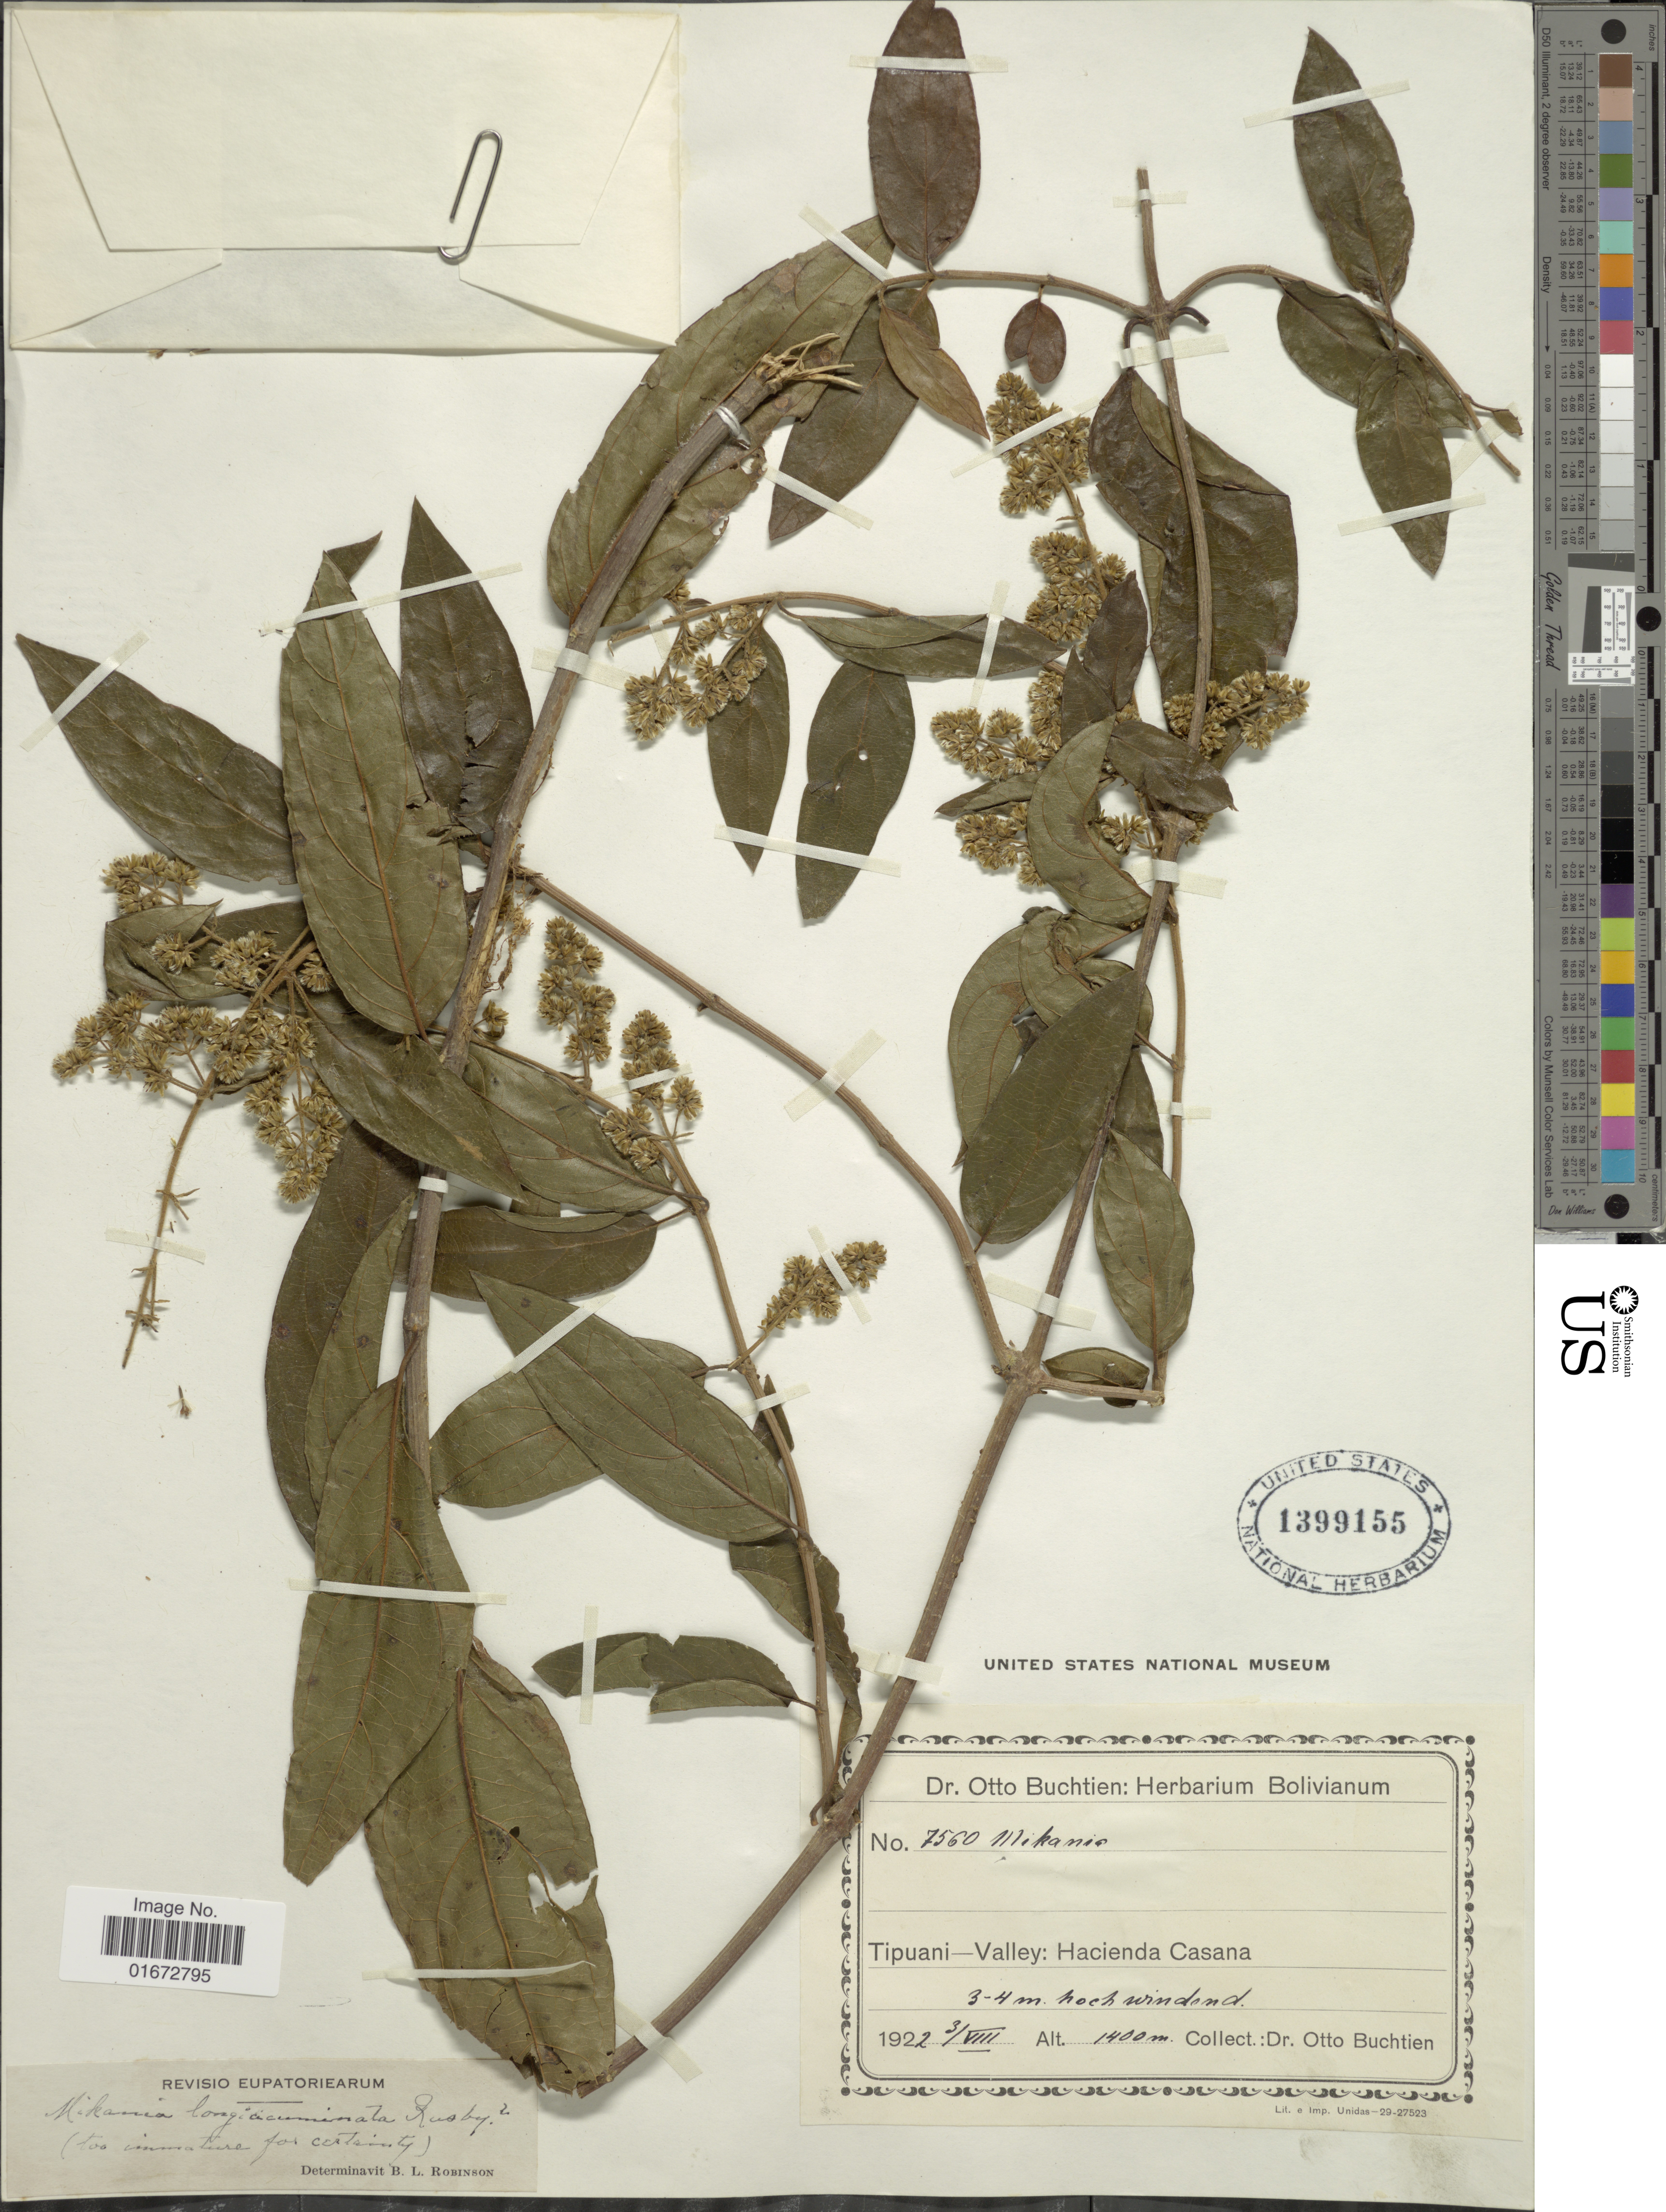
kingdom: Plantae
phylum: Tracheophyta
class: Magnoliopsida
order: Asterales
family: Asteraceae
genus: Mikania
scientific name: Mikania longiacuminata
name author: (Rusby) B.L. Rob.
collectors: O. Buchtien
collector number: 7560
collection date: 1922-08-03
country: Bolivia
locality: Tipuani - Valley: Hacienda Casana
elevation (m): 1400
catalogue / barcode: US 1399155